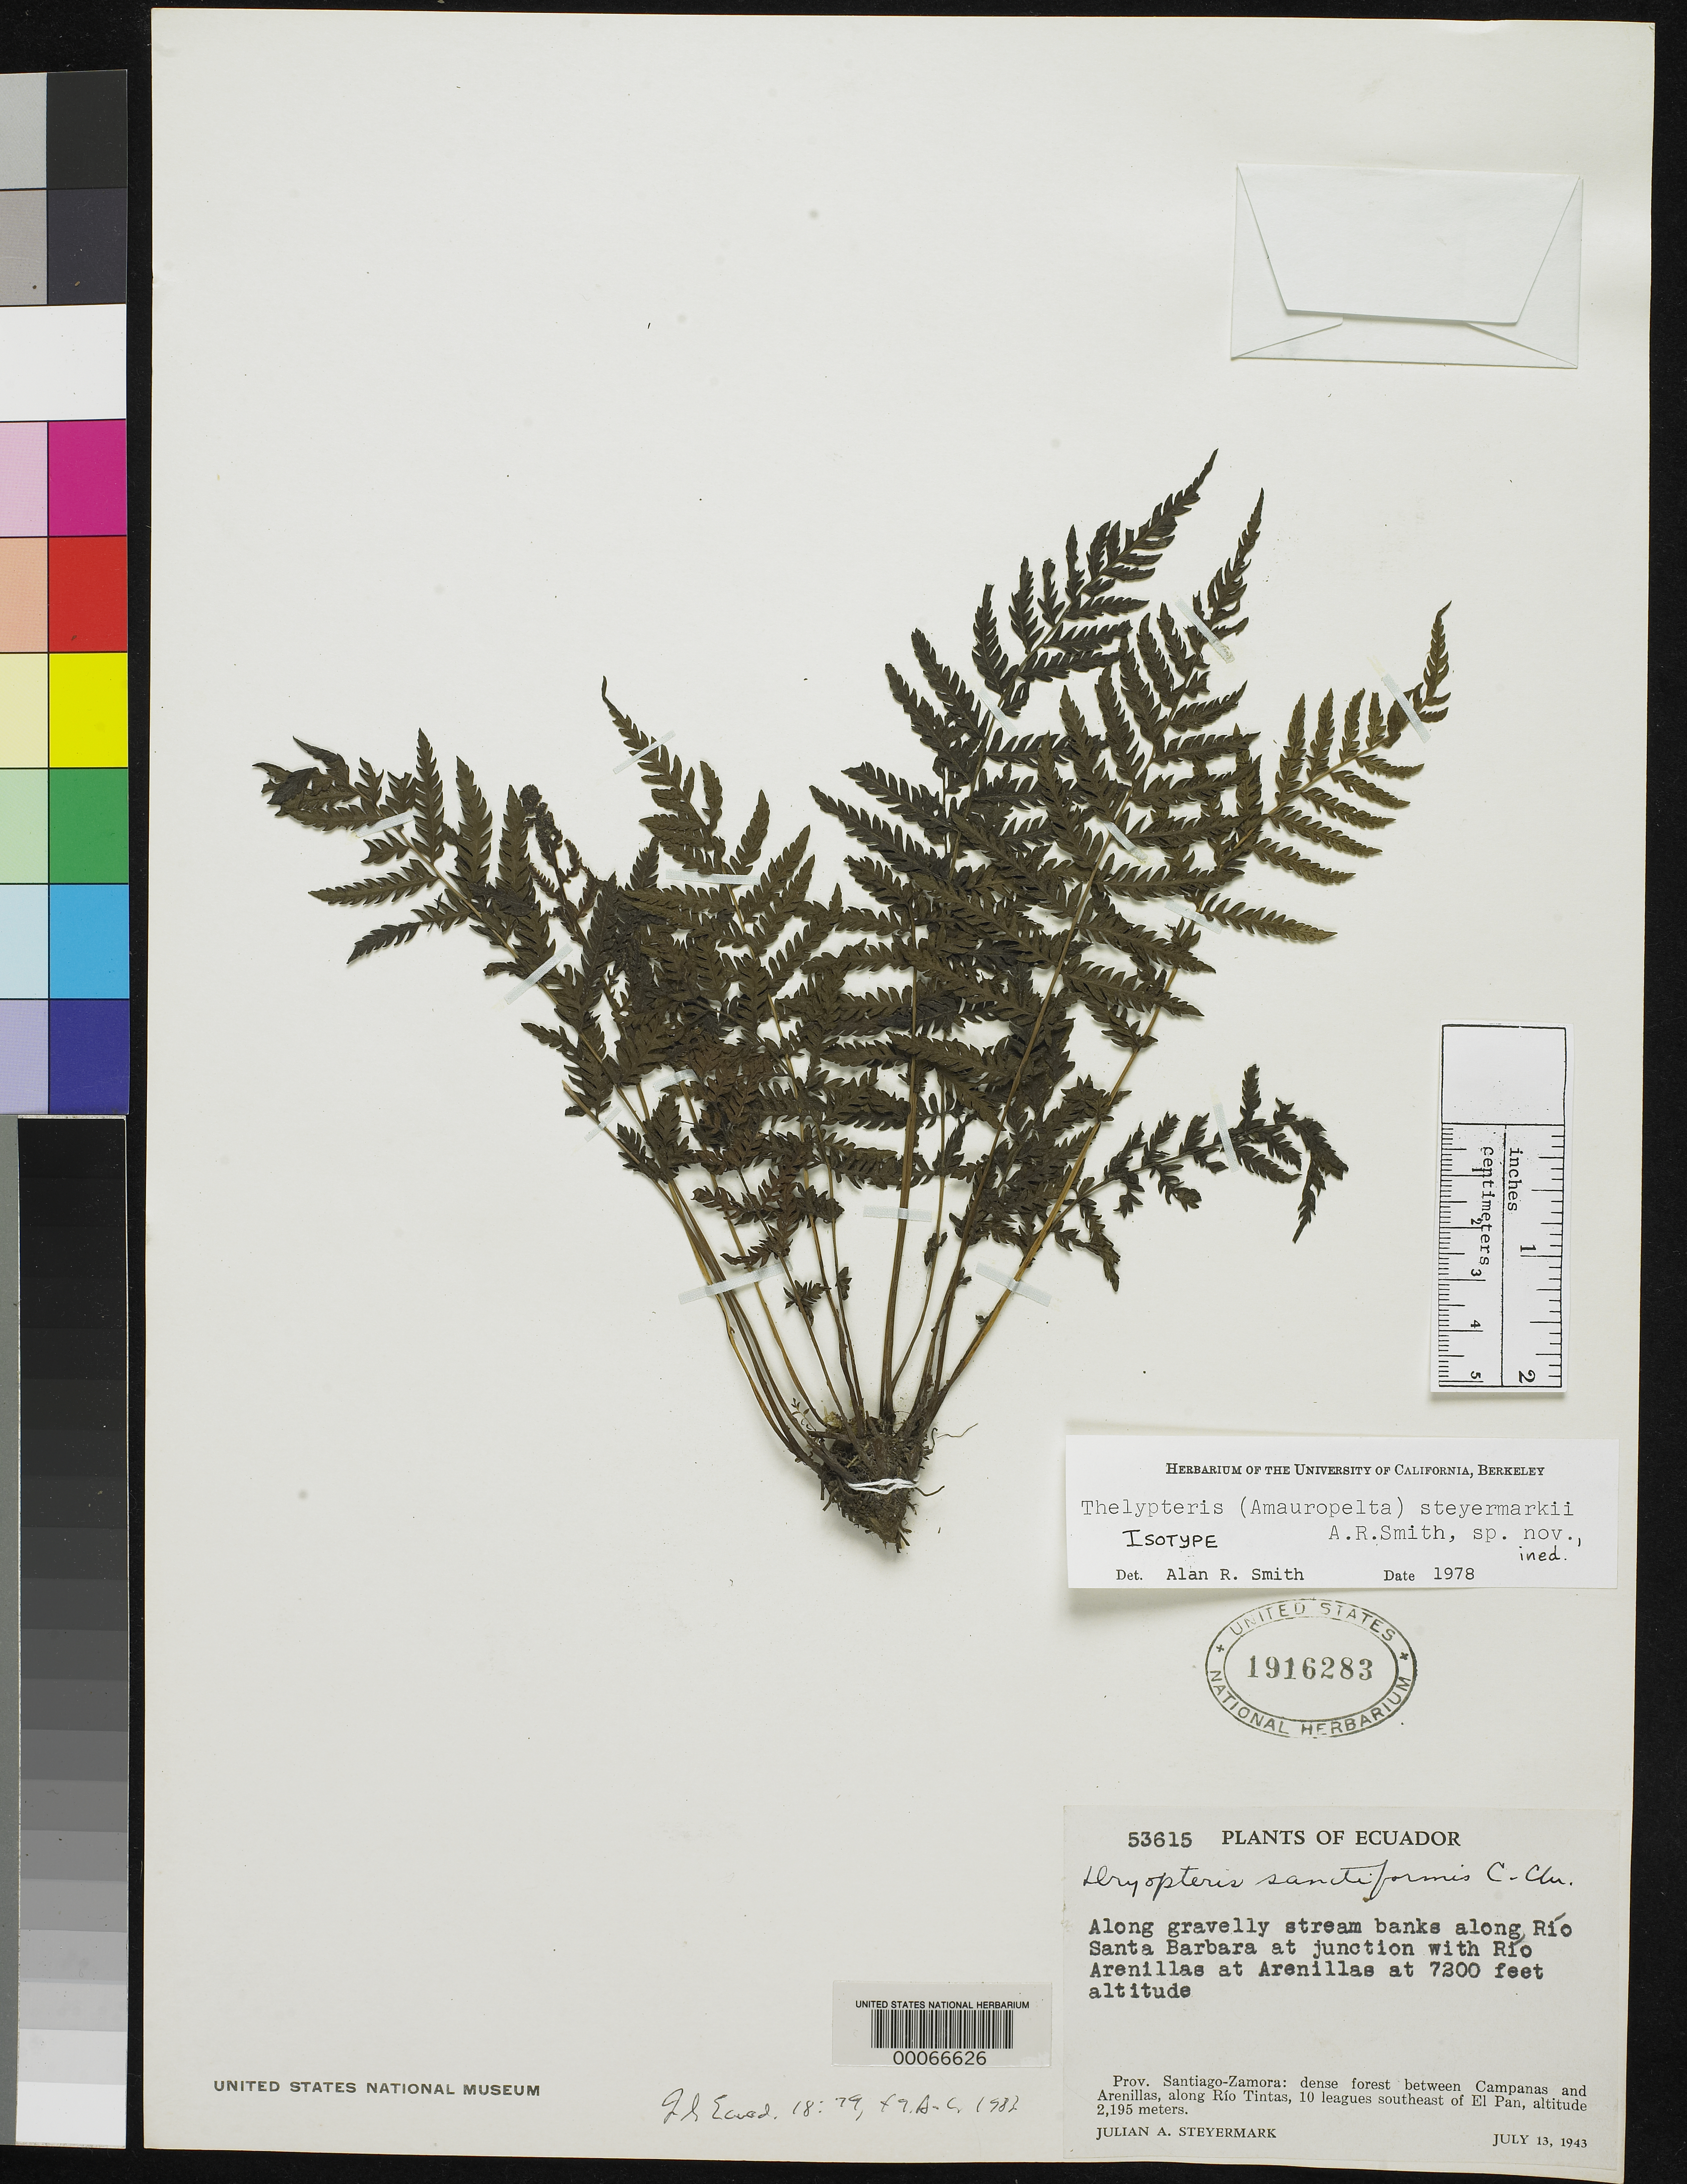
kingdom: Plantae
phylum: Tracheophyta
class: Polypodiopsida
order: Polypodiales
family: Thelypteridaceae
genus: Thelypteris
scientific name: Thelypteris steyermarkii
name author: A.R. Sm.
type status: Isotype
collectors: J. Steyermark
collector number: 53615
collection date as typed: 13 Jul 1943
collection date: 1943-07-13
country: Ecuador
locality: Between Campanas and Arenillas, along Rio Tintas 10 leagues SE of El Pan.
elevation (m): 2195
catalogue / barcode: US 1916283-2